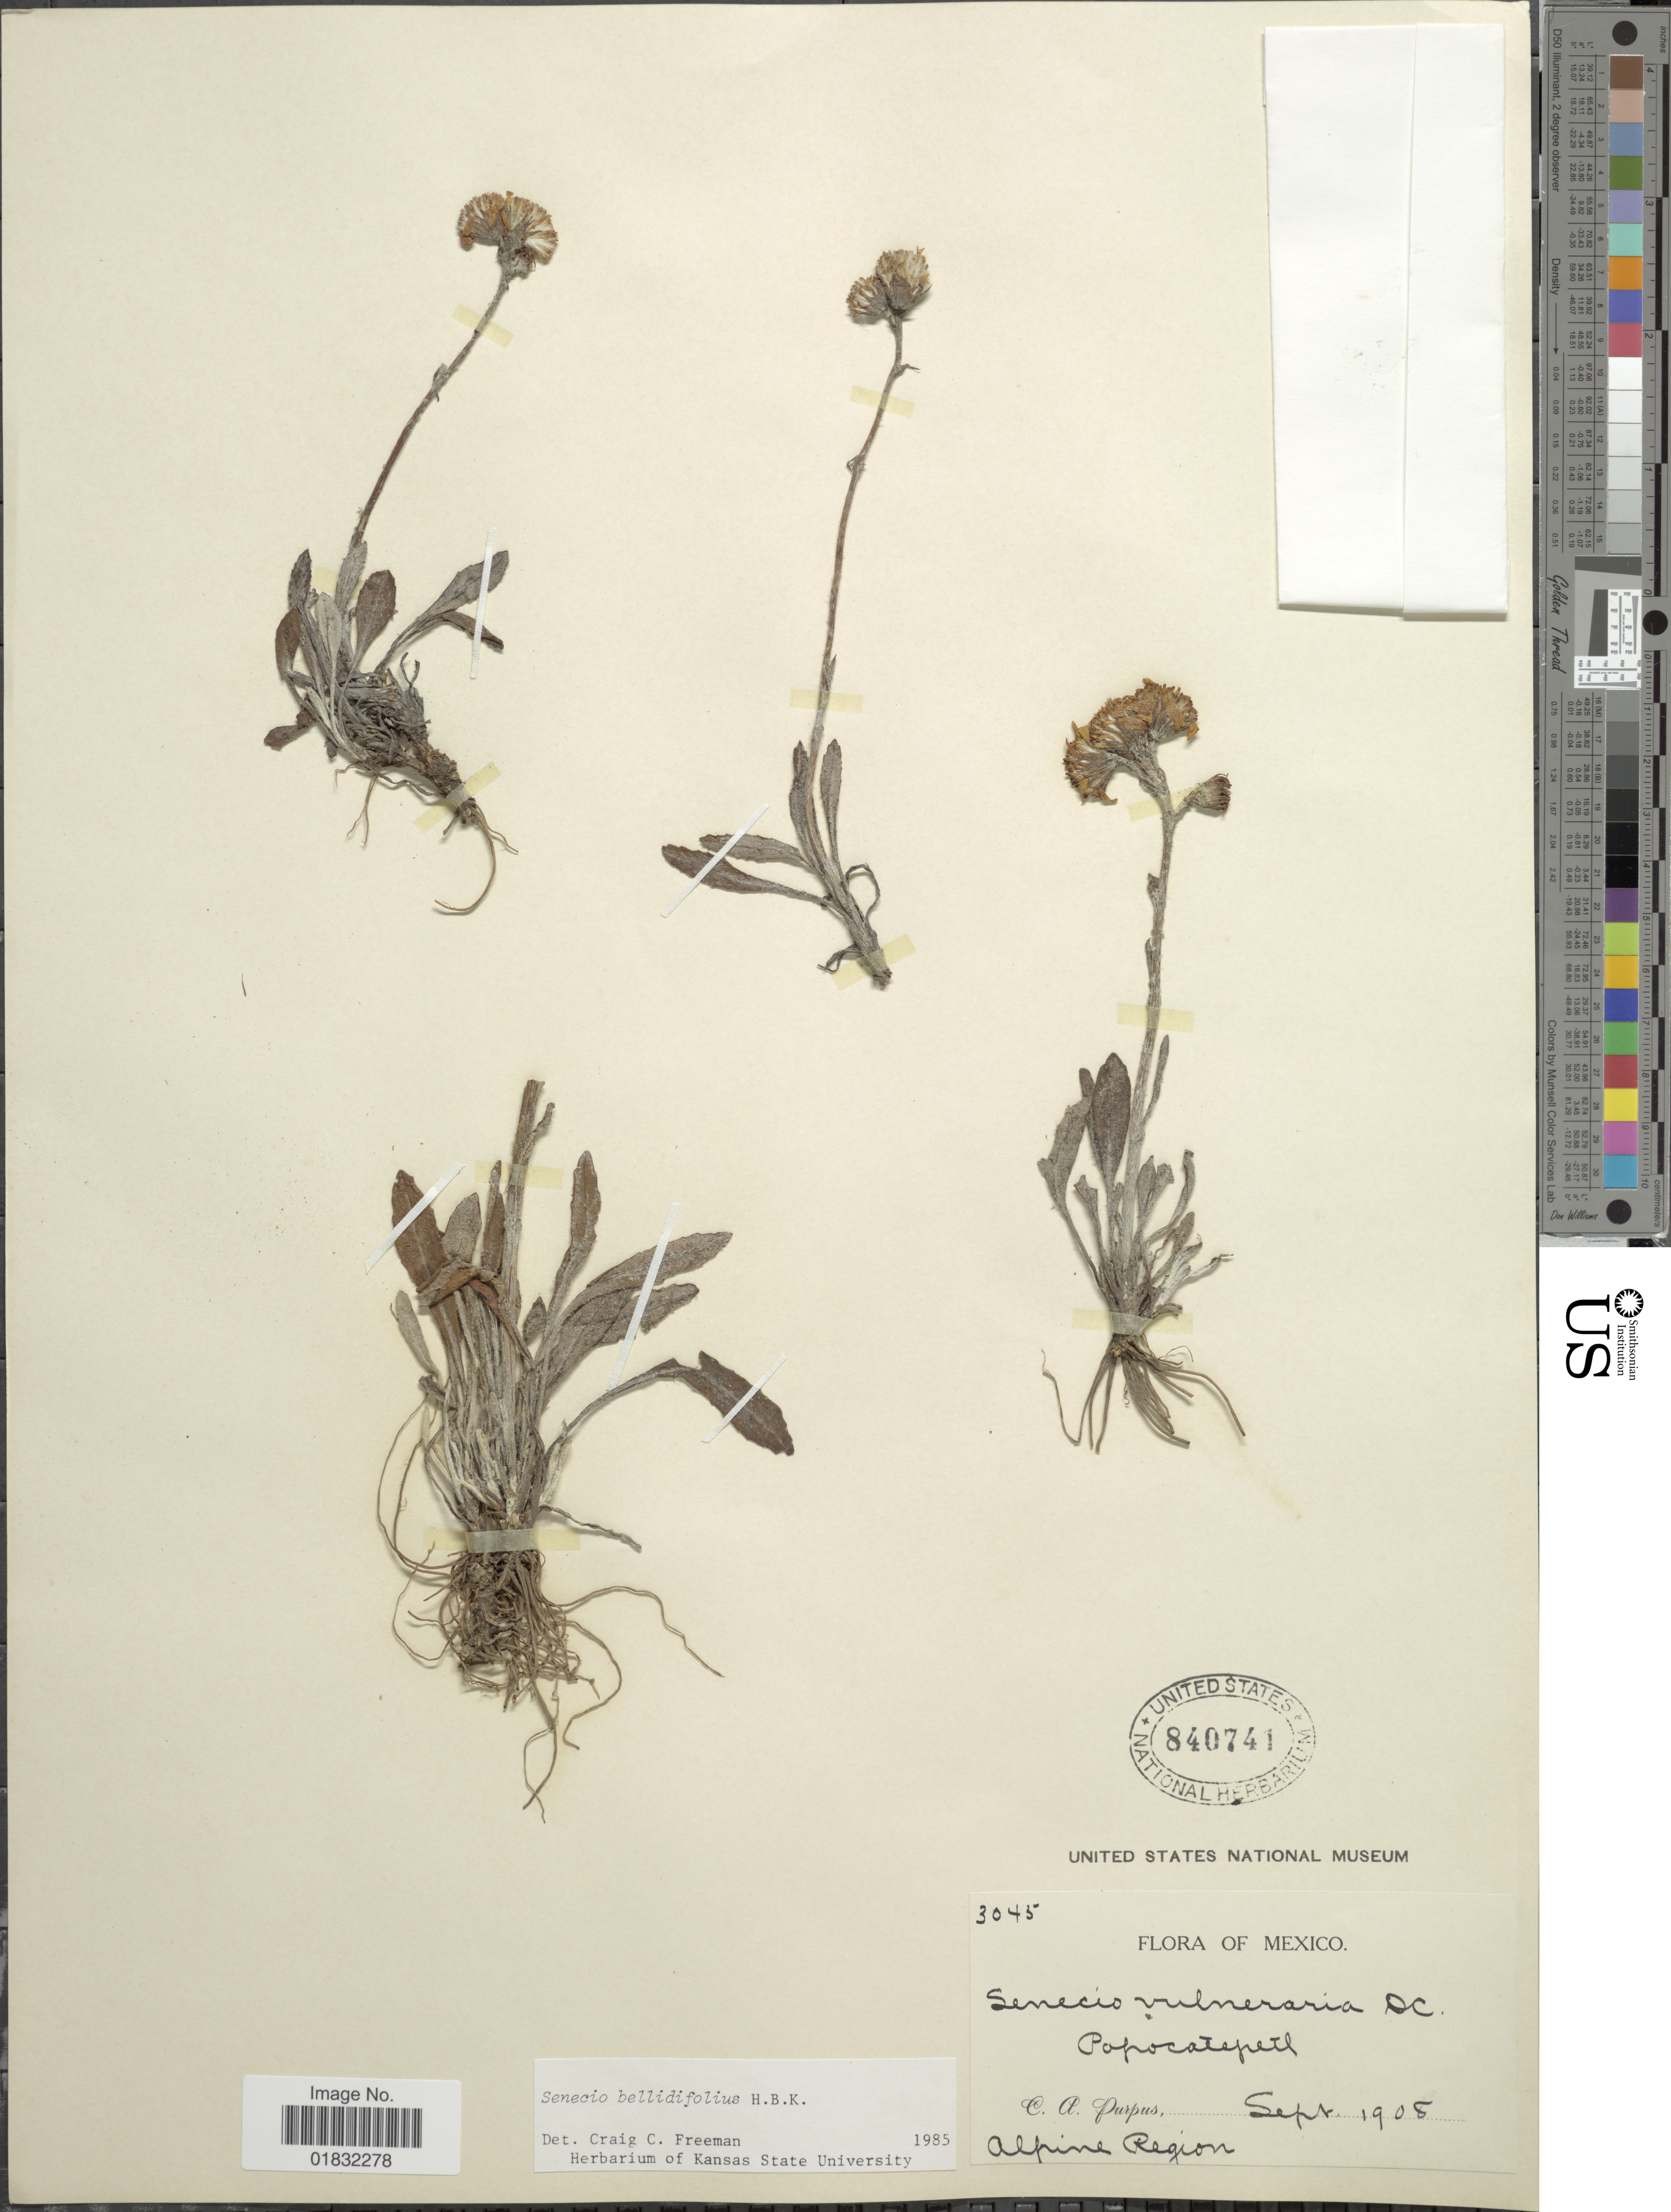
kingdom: Plantae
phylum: Tracheophyta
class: Magnoliopsida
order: Asterales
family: Asteraceae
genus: Packera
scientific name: Packera bellidifolia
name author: (Kunth) W.A. Weber & Á. Löve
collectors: C. A. Purpus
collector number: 3045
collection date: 1908-09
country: Mexico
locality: Popocatepetl, Alpine Region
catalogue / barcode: US 840741